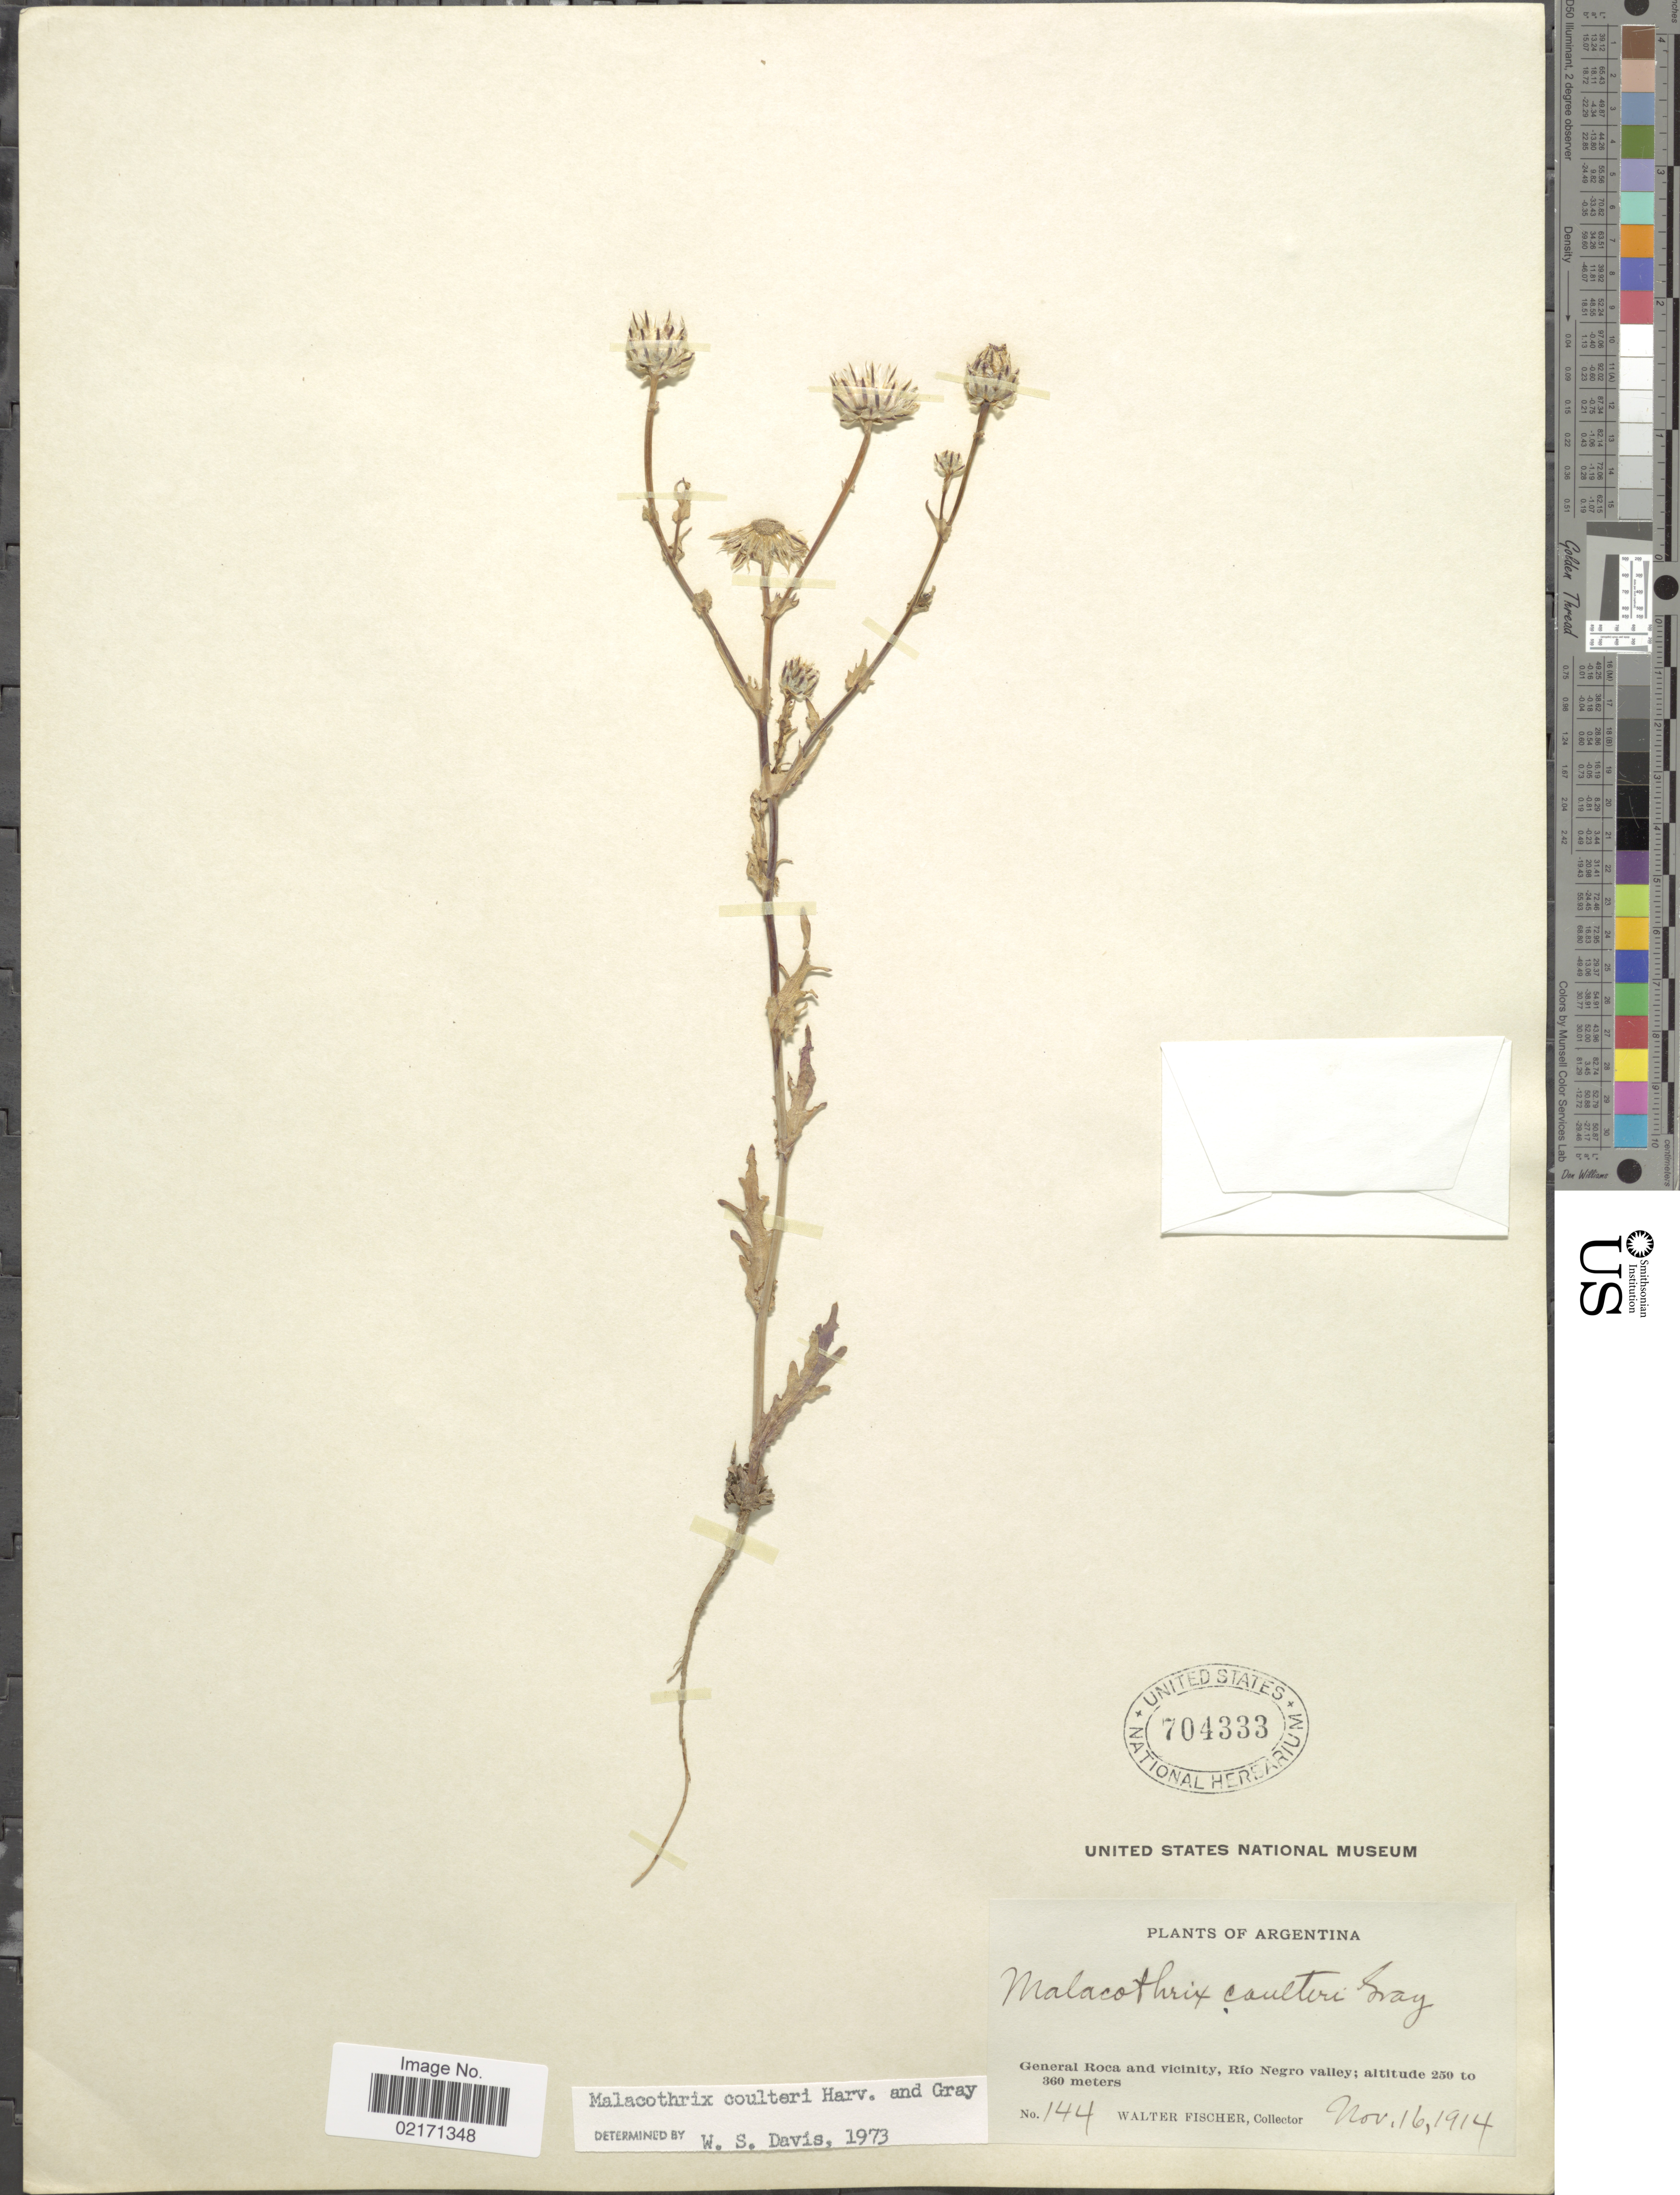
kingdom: Plantae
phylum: Tracheophyta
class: Magnoliopsida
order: Asterales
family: Asteraceae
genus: Malacothrix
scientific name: Malacothrix coulteri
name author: Harv. & A. Gray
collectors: W. Fischer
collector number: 144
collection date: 1914-11-16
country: Argentina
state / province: Rio Negro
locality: General Roca and vicinity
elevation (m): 250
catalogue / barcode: US 704333